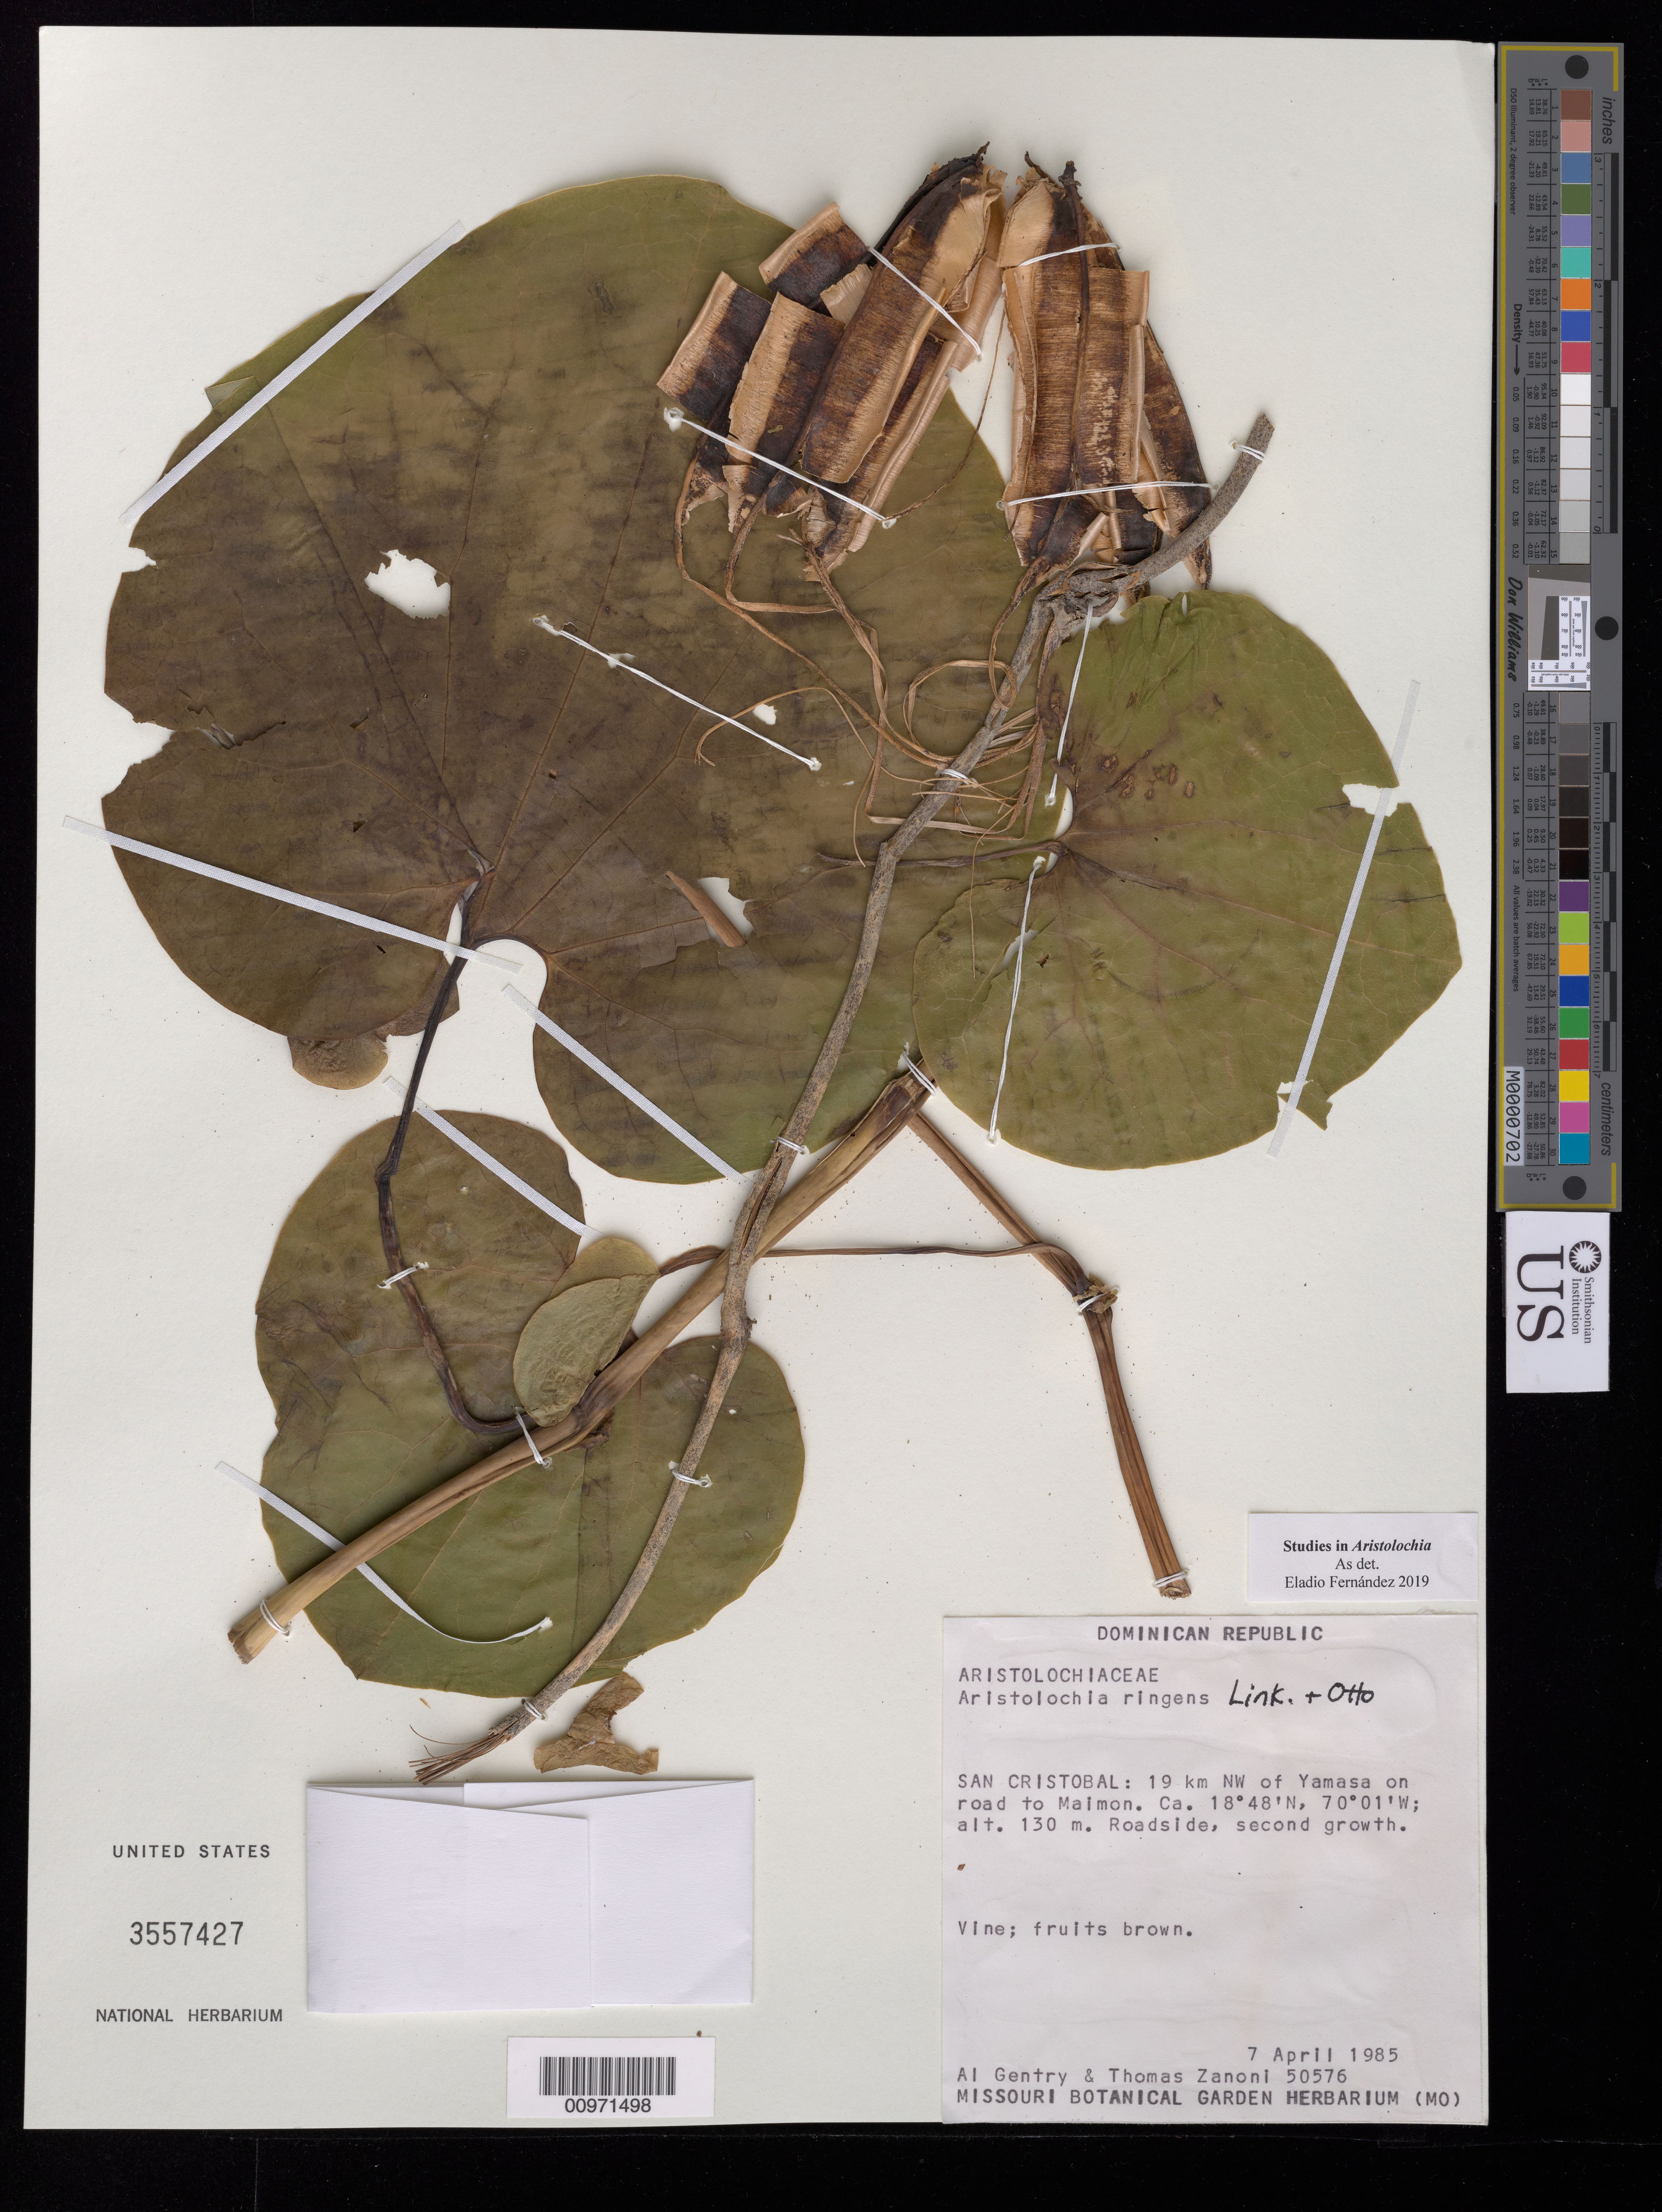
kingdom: Plantae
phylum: Tracheophyta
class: Magnoliopsida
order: Piperales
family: Aristolochiaceae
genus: Aristolochia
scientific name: Aristolochia ringens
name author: Vahl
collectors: A. H. Gentry & T. A. Zanoni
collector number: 50576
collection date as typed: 07 Apr 1985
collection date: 1985-04-07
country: Dominican Republic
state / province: San Cristobal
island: Hispaniola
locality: Yamasa, 19 km NW on road to Malmon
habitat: Roadside, second growth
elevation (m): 130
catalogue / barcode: US 3557427